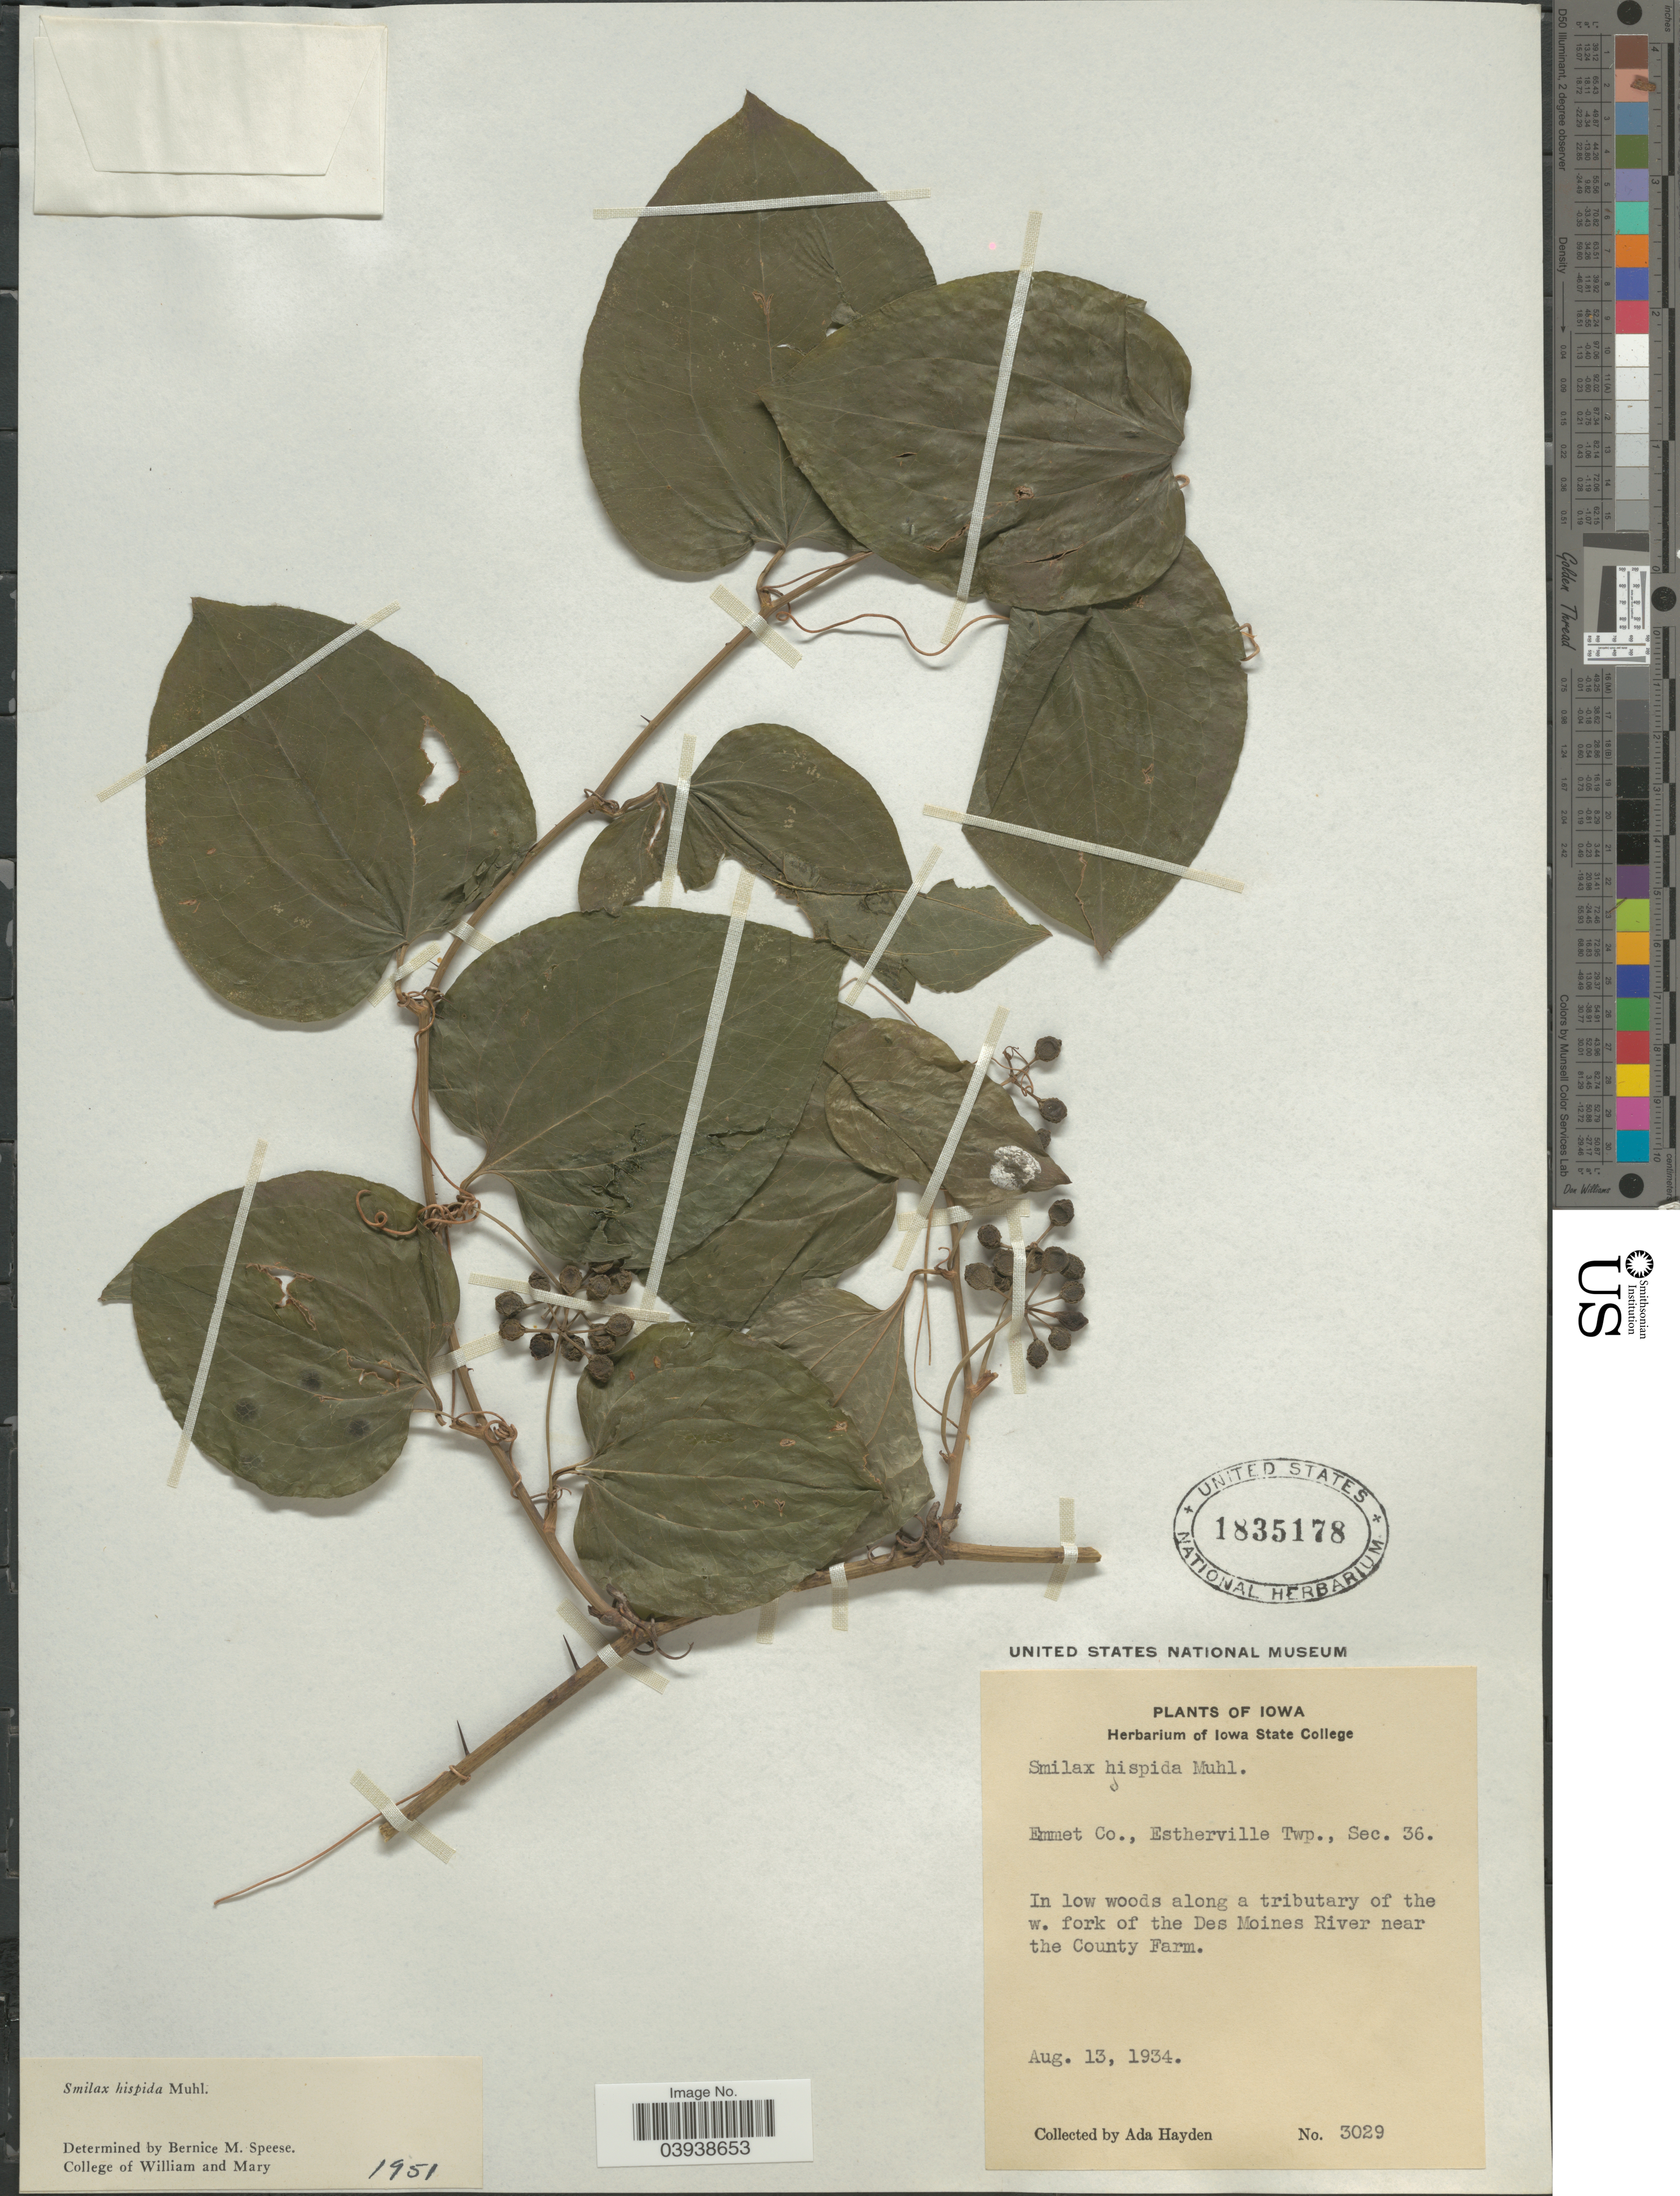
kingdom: Plantae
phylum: Tracheophyta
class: Liliopsida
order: Liliales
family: Smilacaceae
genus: Smilax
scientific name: Smilax hispida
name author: Raf.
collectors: Ada Hayden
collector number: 3029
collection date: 1934-08-13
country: United States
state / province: Iowa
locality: Emmet Co., Estherville Twp., Sec. 36. The w. fork of the Des Moines River near the County Farm.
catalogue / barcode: US 1835178